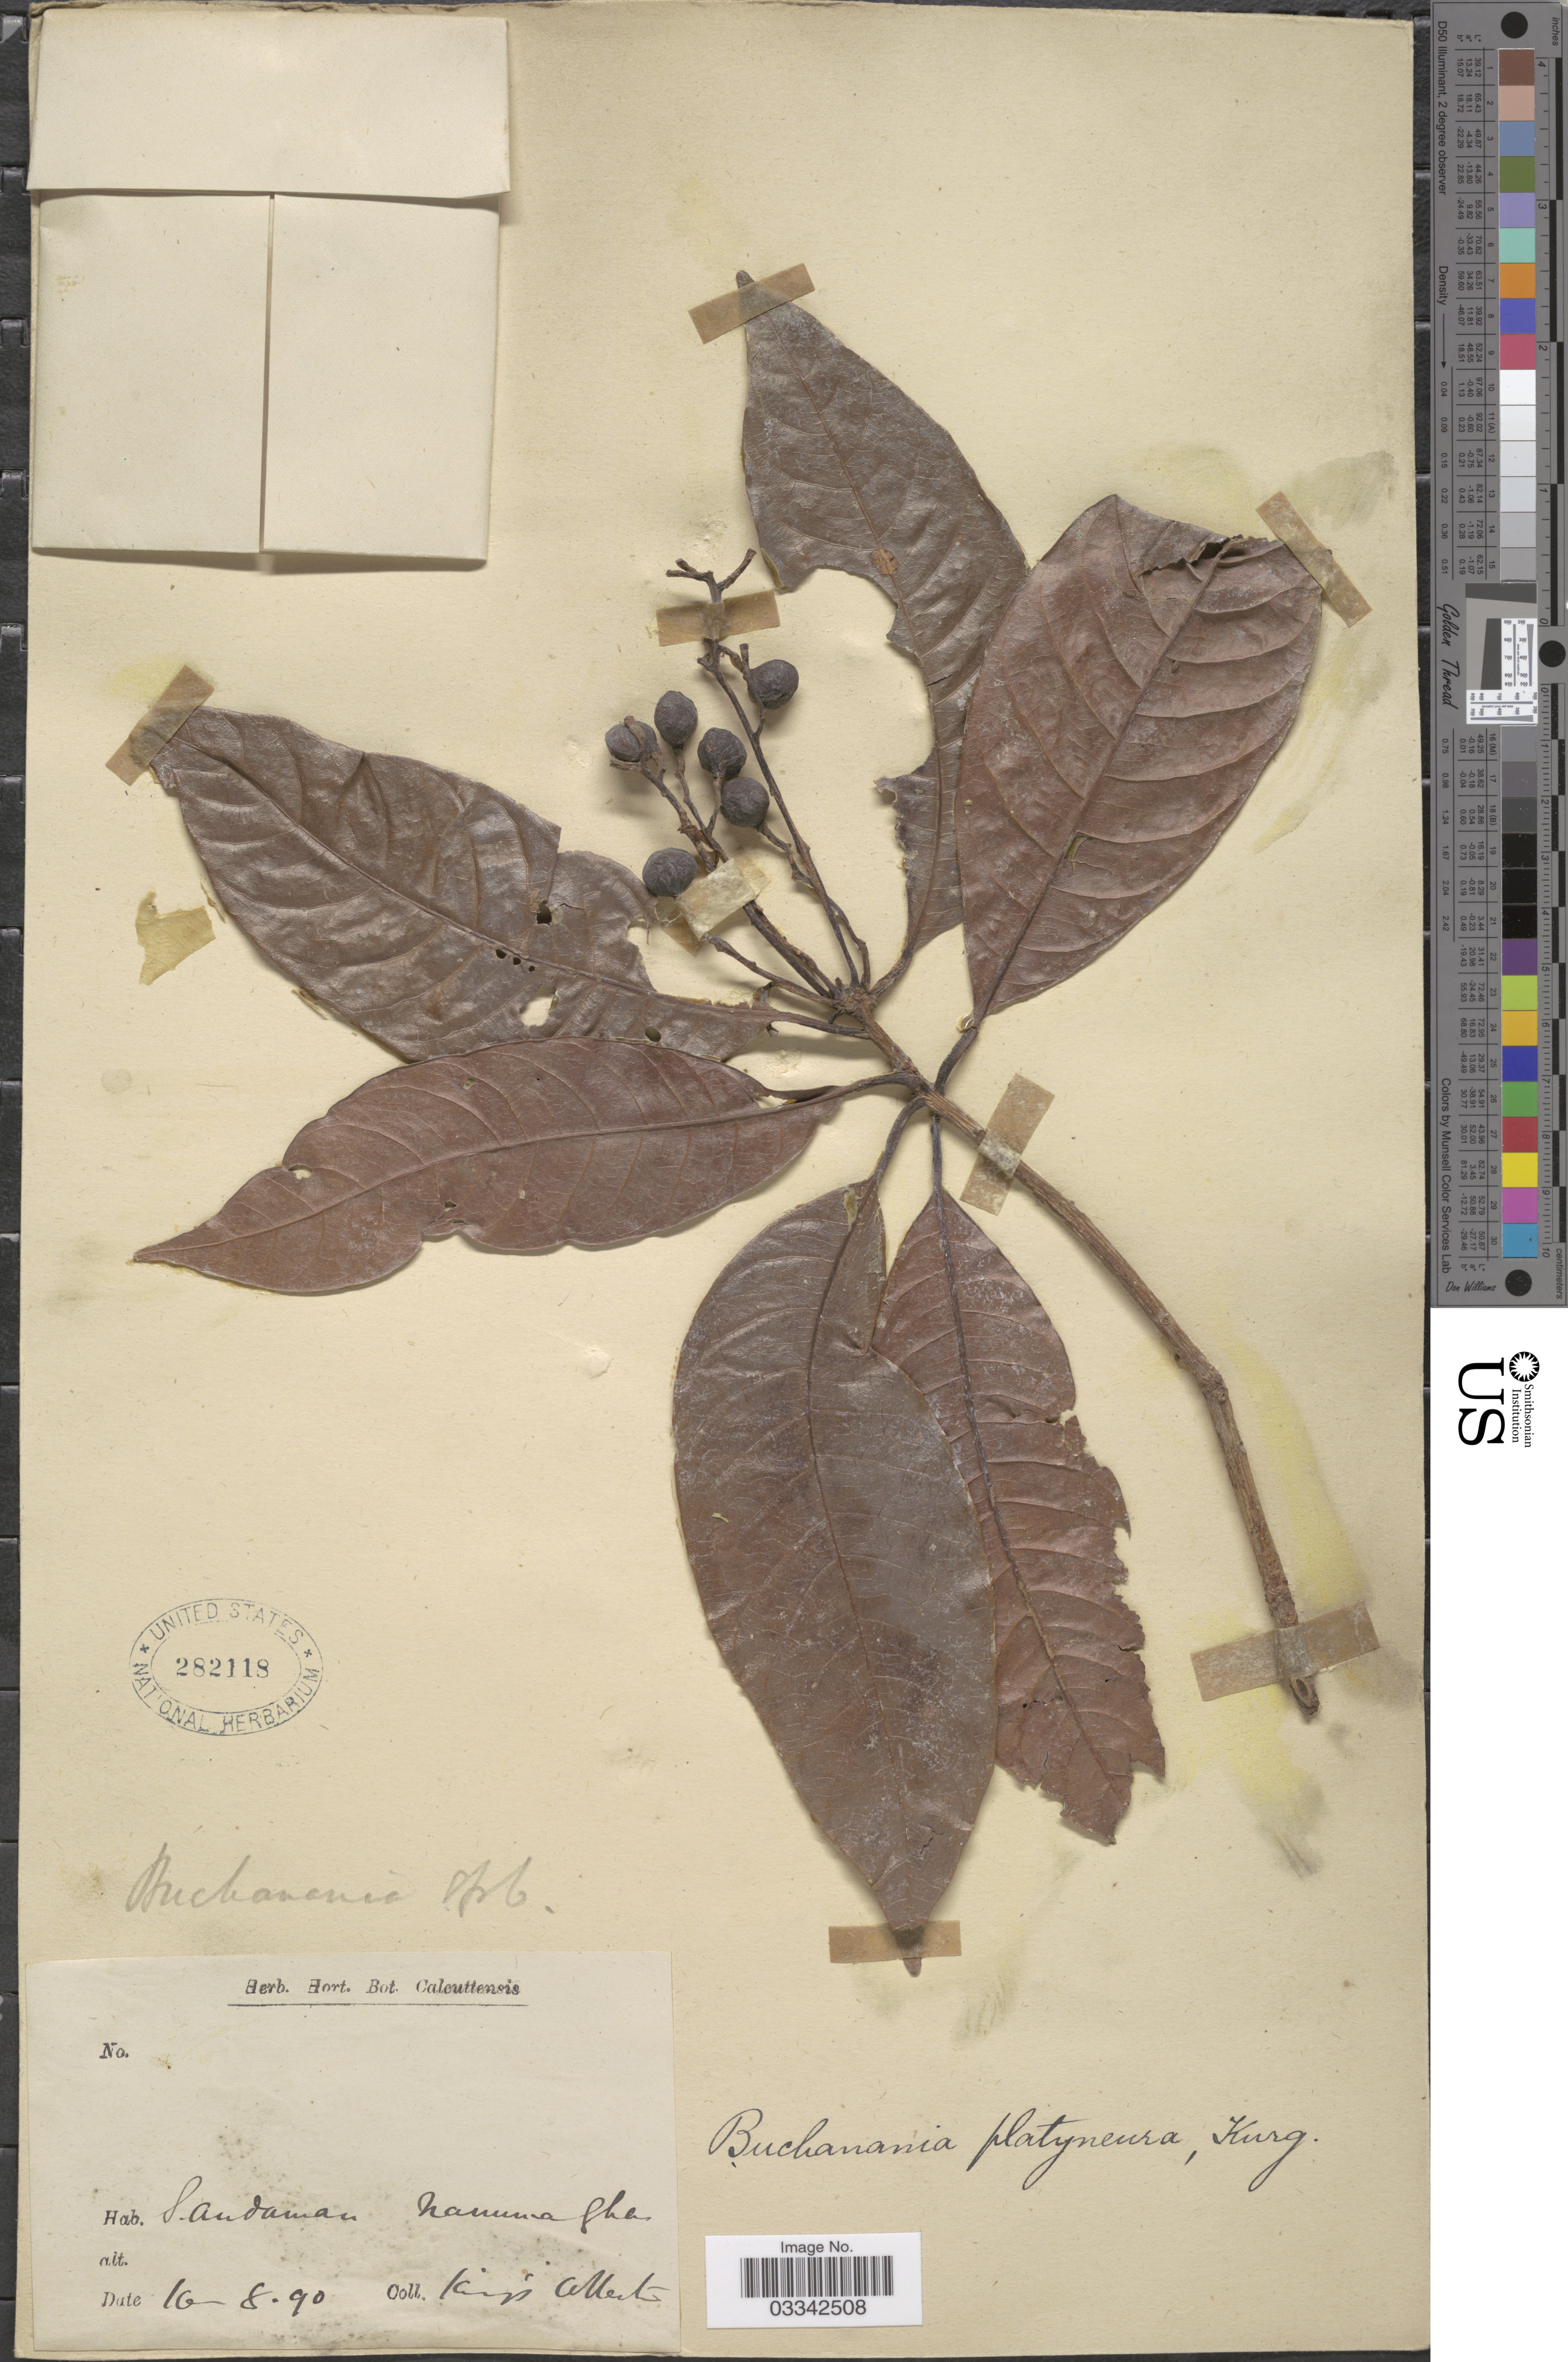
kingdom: Plantae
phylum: Tracheophyta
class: Magnoliopsida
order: Sapindales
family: Anacardiaceae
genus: Buchanania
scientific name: Buchanania platyneura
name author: Kurz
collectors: Dr. King's collector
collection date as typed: Transcribed d/m/y: 10/8/90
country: India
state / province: Andaman and Nicobar Islands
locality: S. Andaman.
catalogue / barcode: US 282118